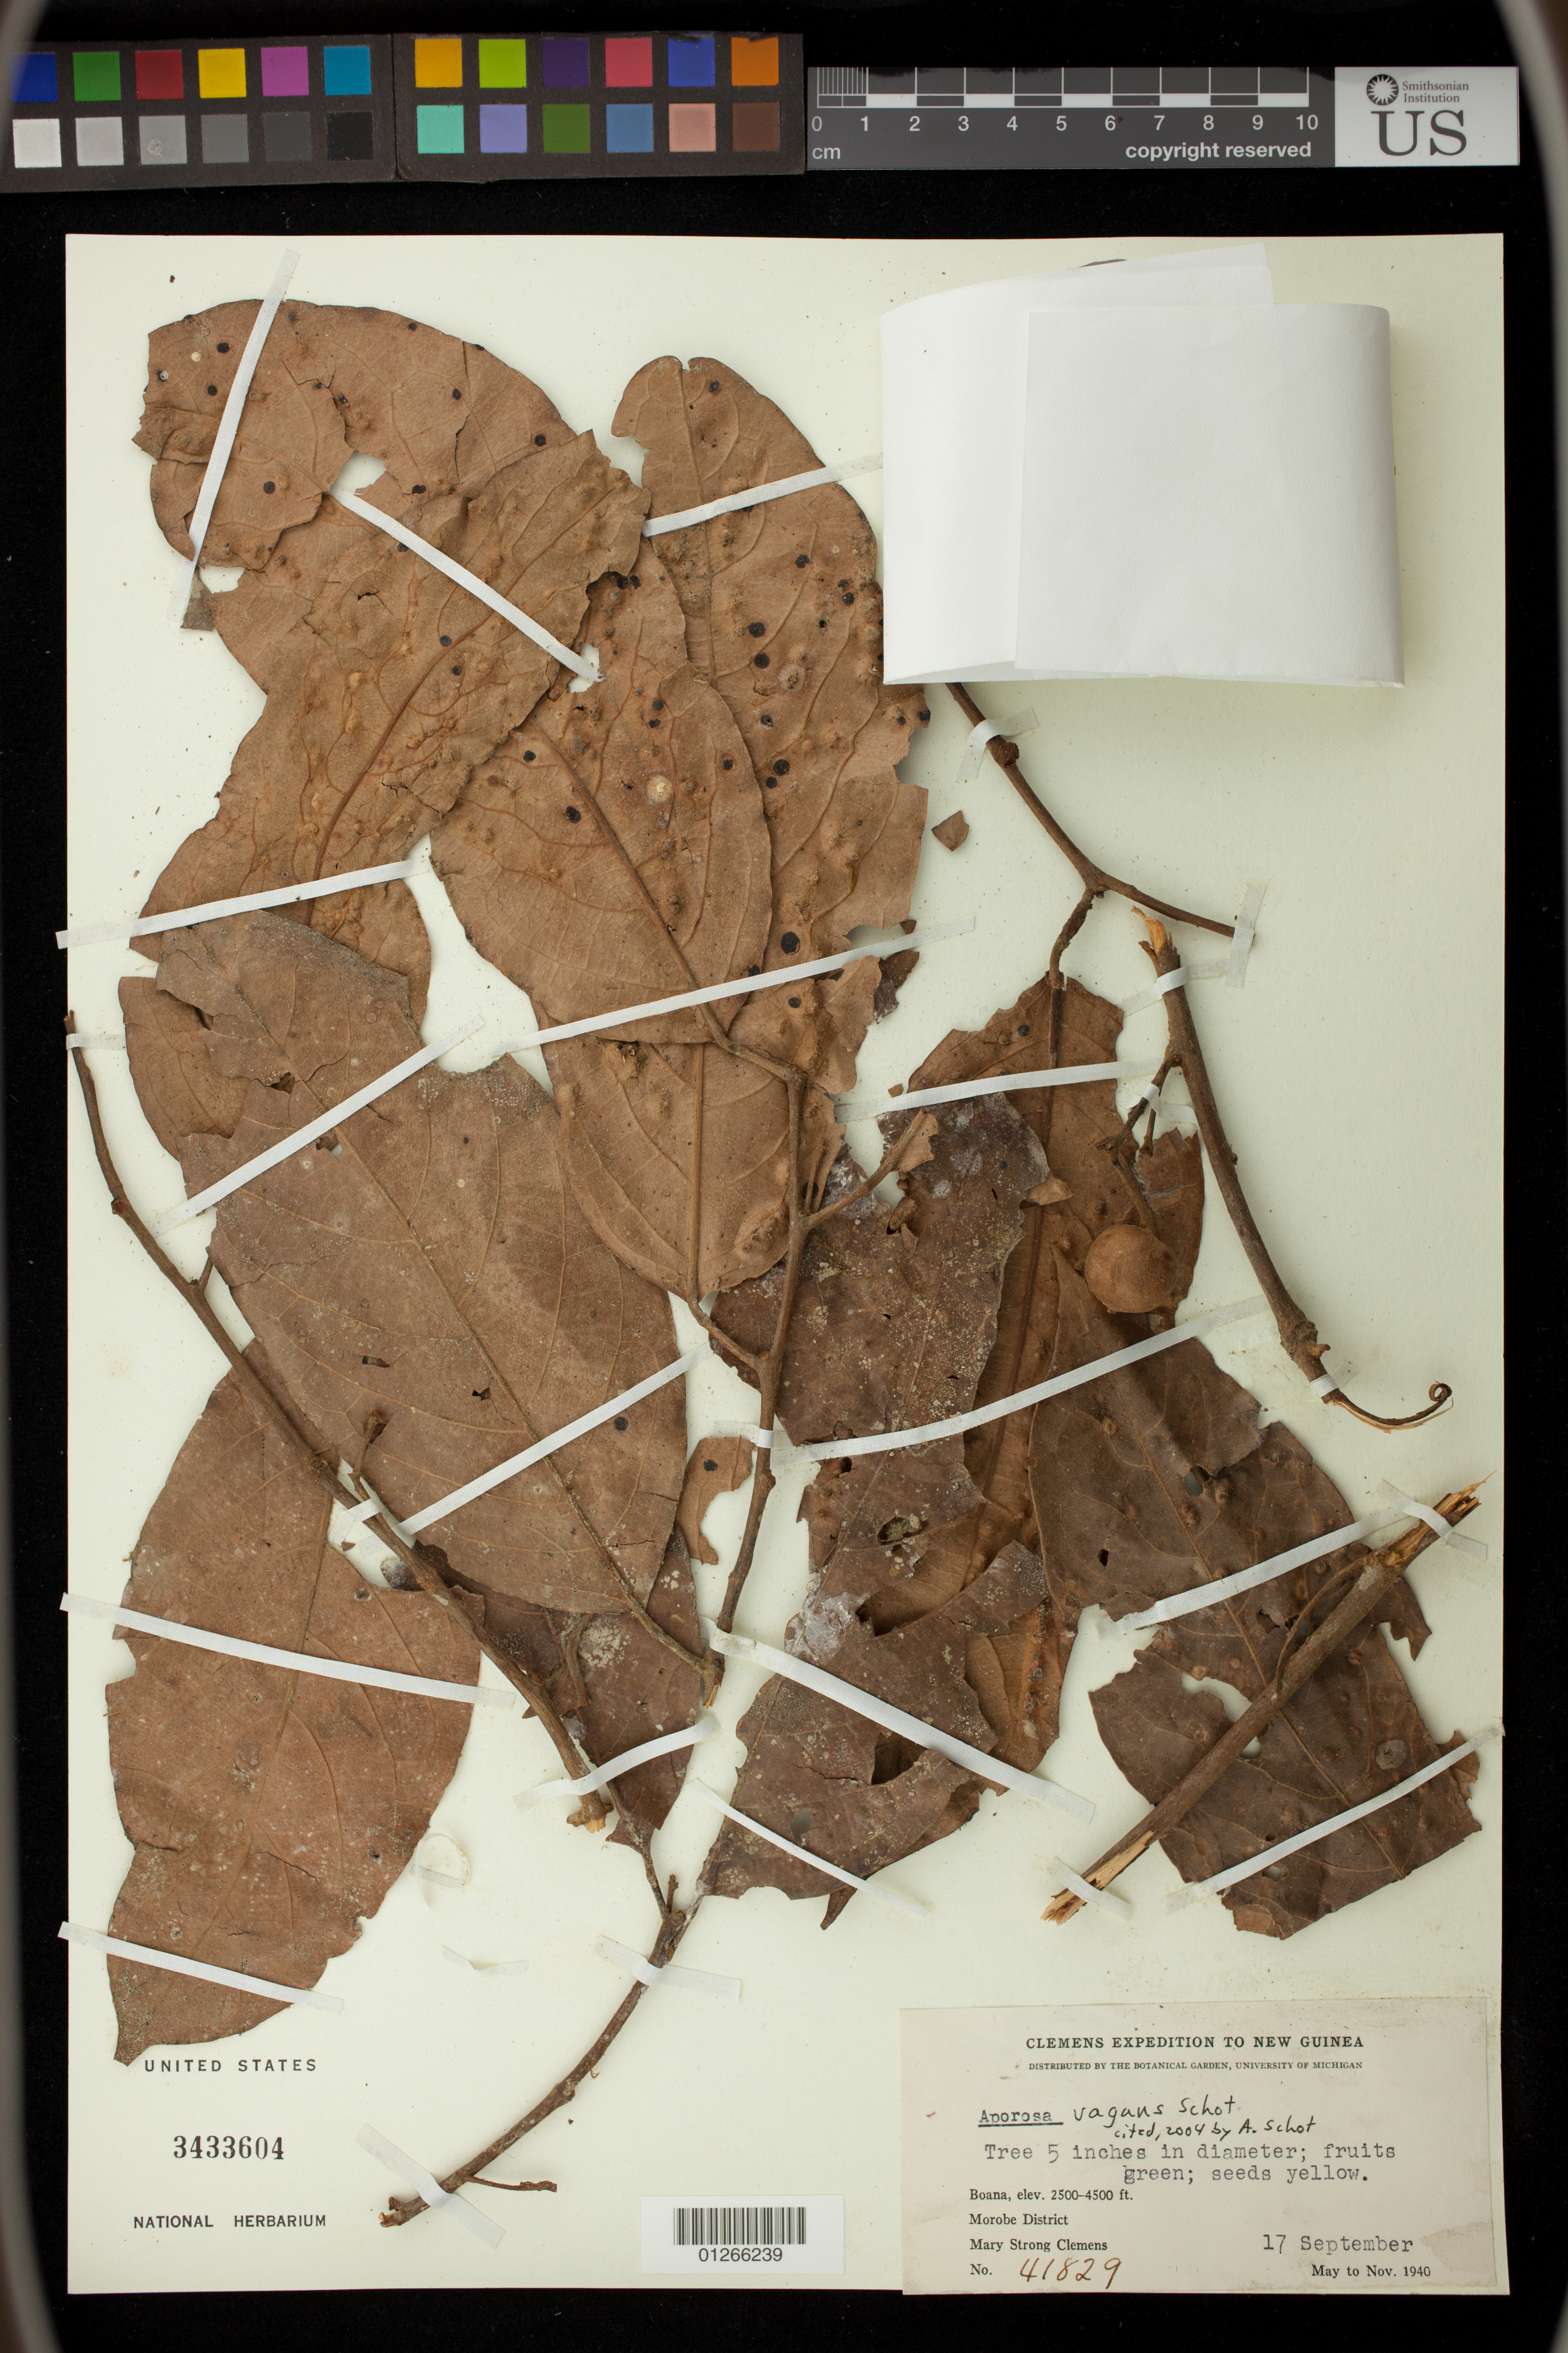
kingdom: Plantae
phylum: Tracheophyta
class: Magnoliopsida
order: Malpighiales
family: Phyllanthaceae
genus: Aporosa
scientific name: Aporosa vagans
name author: Schot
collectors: M. S. Clemens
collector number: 41829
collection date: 1940-09-17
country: Papua New Guinea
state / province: Morobe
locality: Boana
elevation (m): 762